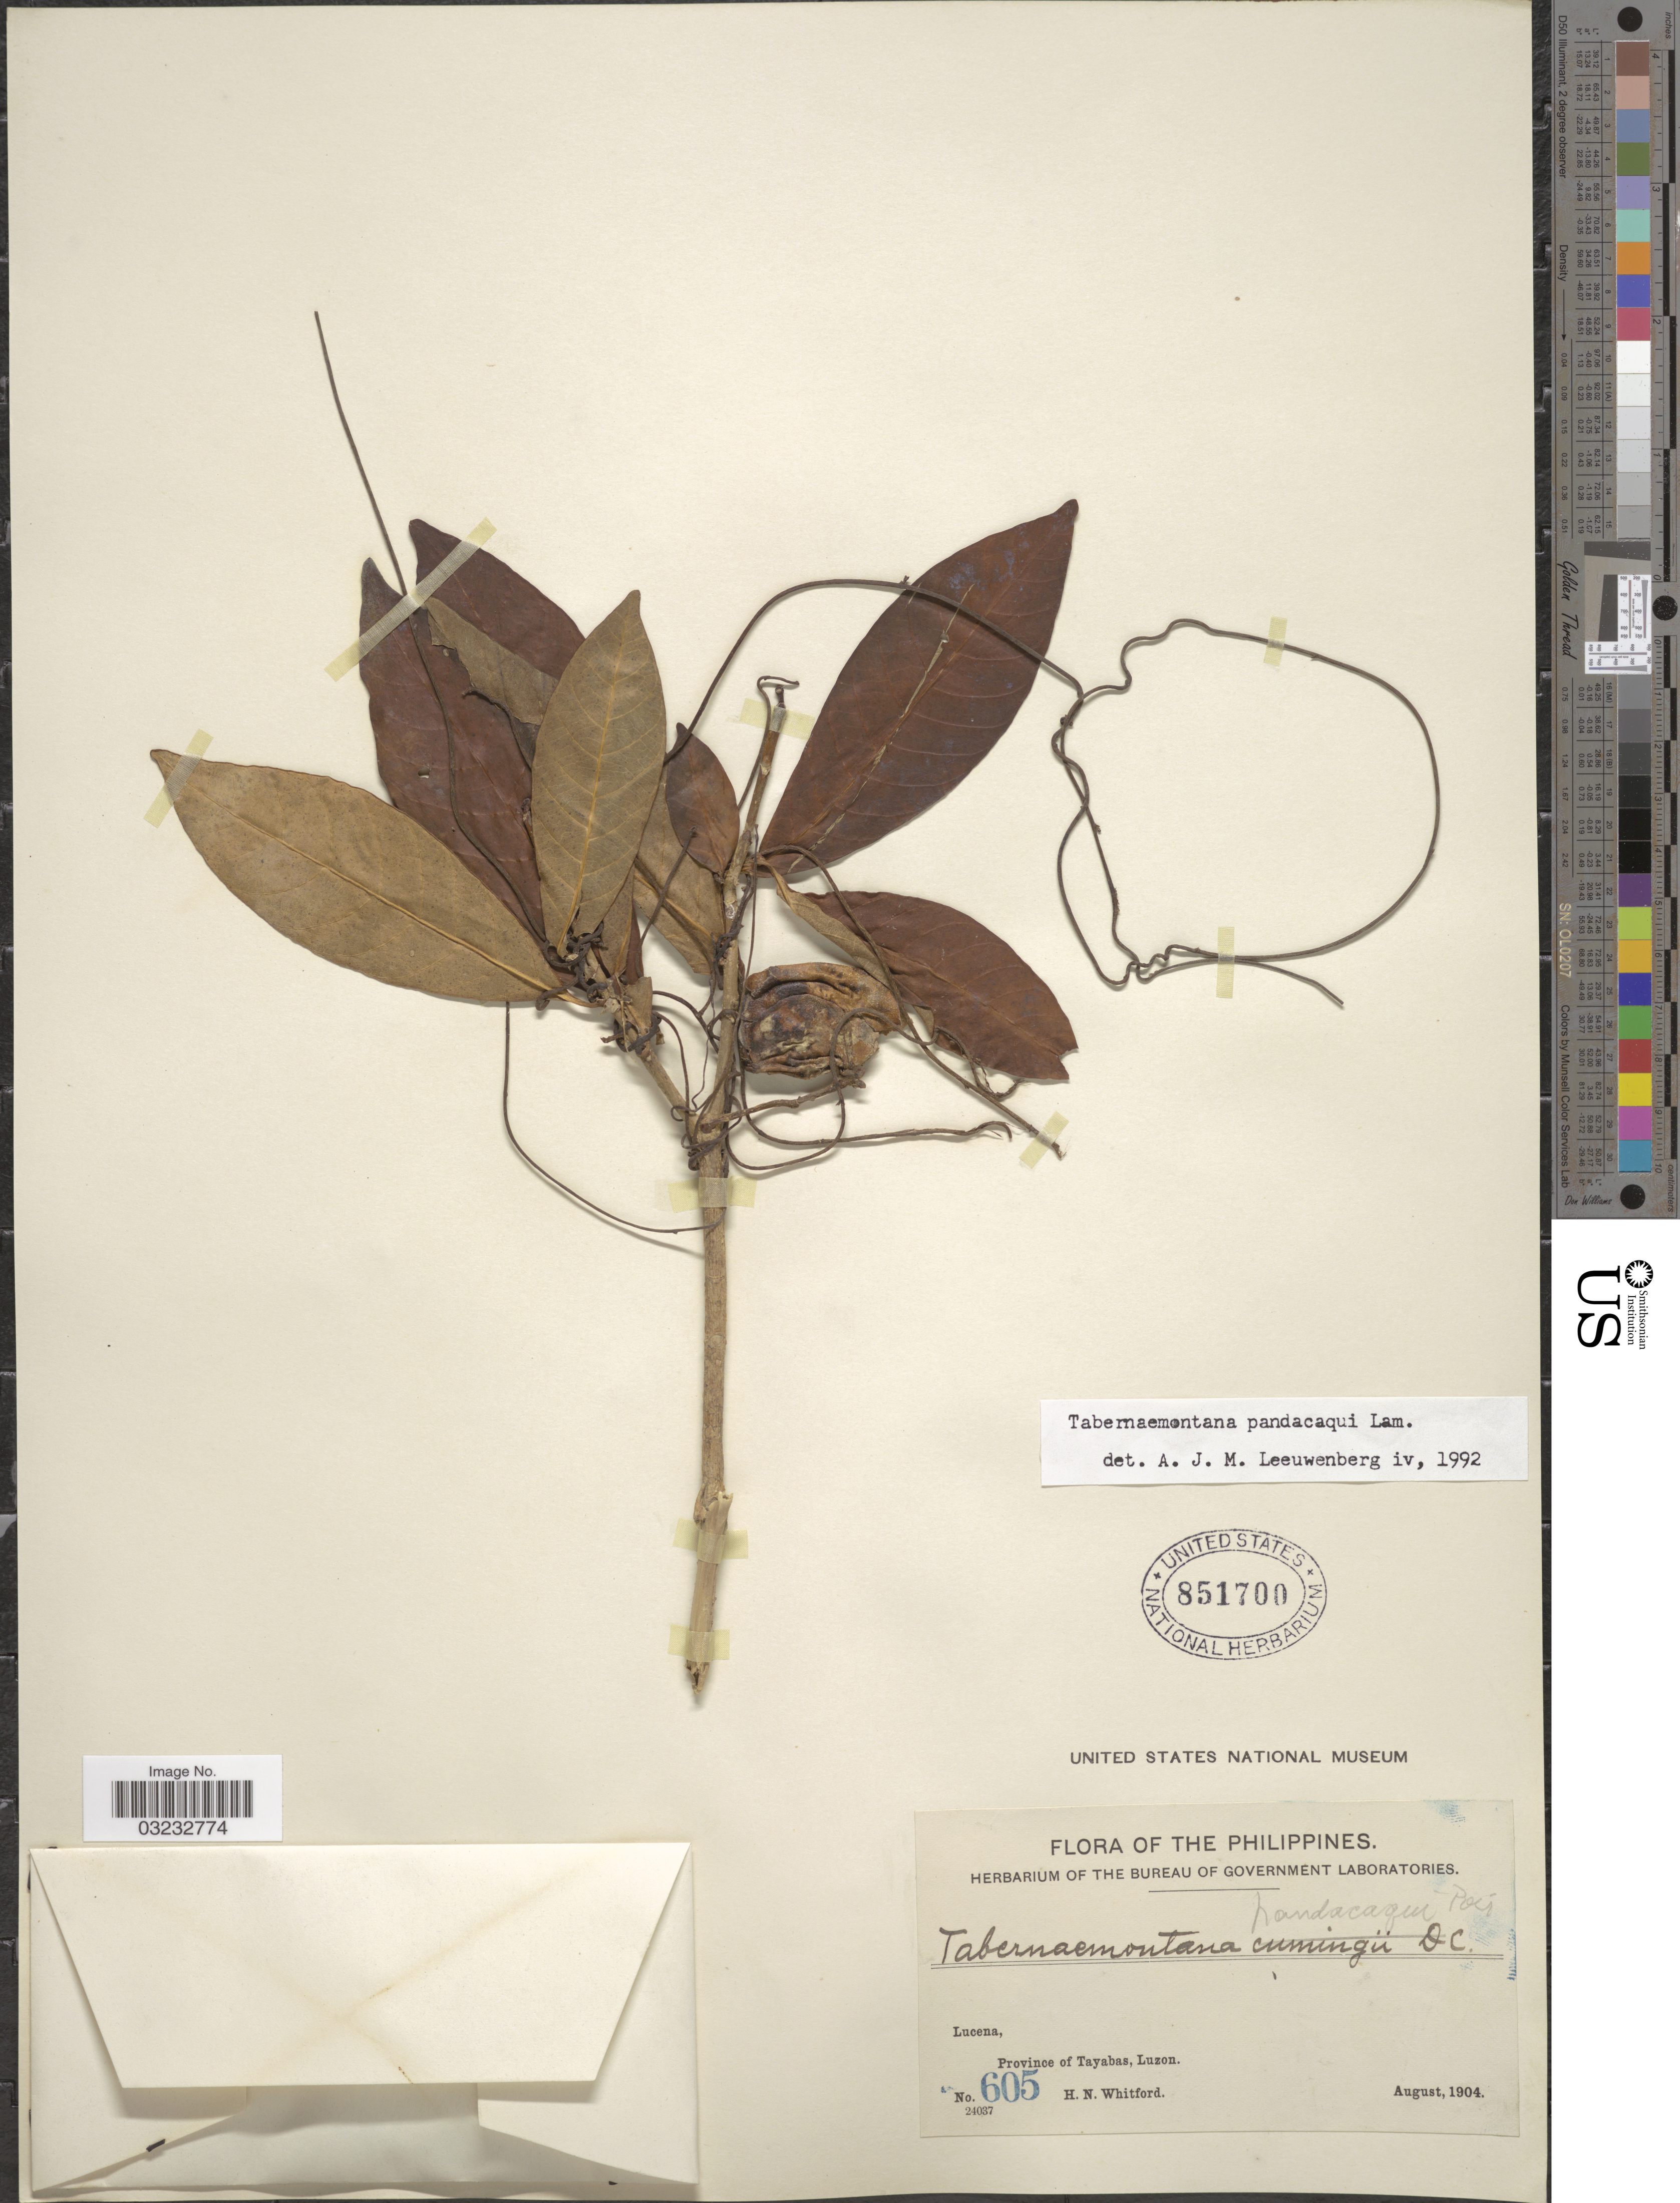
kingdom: Plantae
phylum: Tracheophyta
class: Magnoliopsida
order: Gentianales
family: Apocynaceae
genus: Tabernaemontana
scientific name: Tabernaemontana pandacaqui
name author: Poir.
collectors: H. N. Whitford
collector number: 605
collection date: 1904-08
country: Philippines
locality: Lucena, Province of Tayabas, Luzon.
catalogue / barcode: US 851700